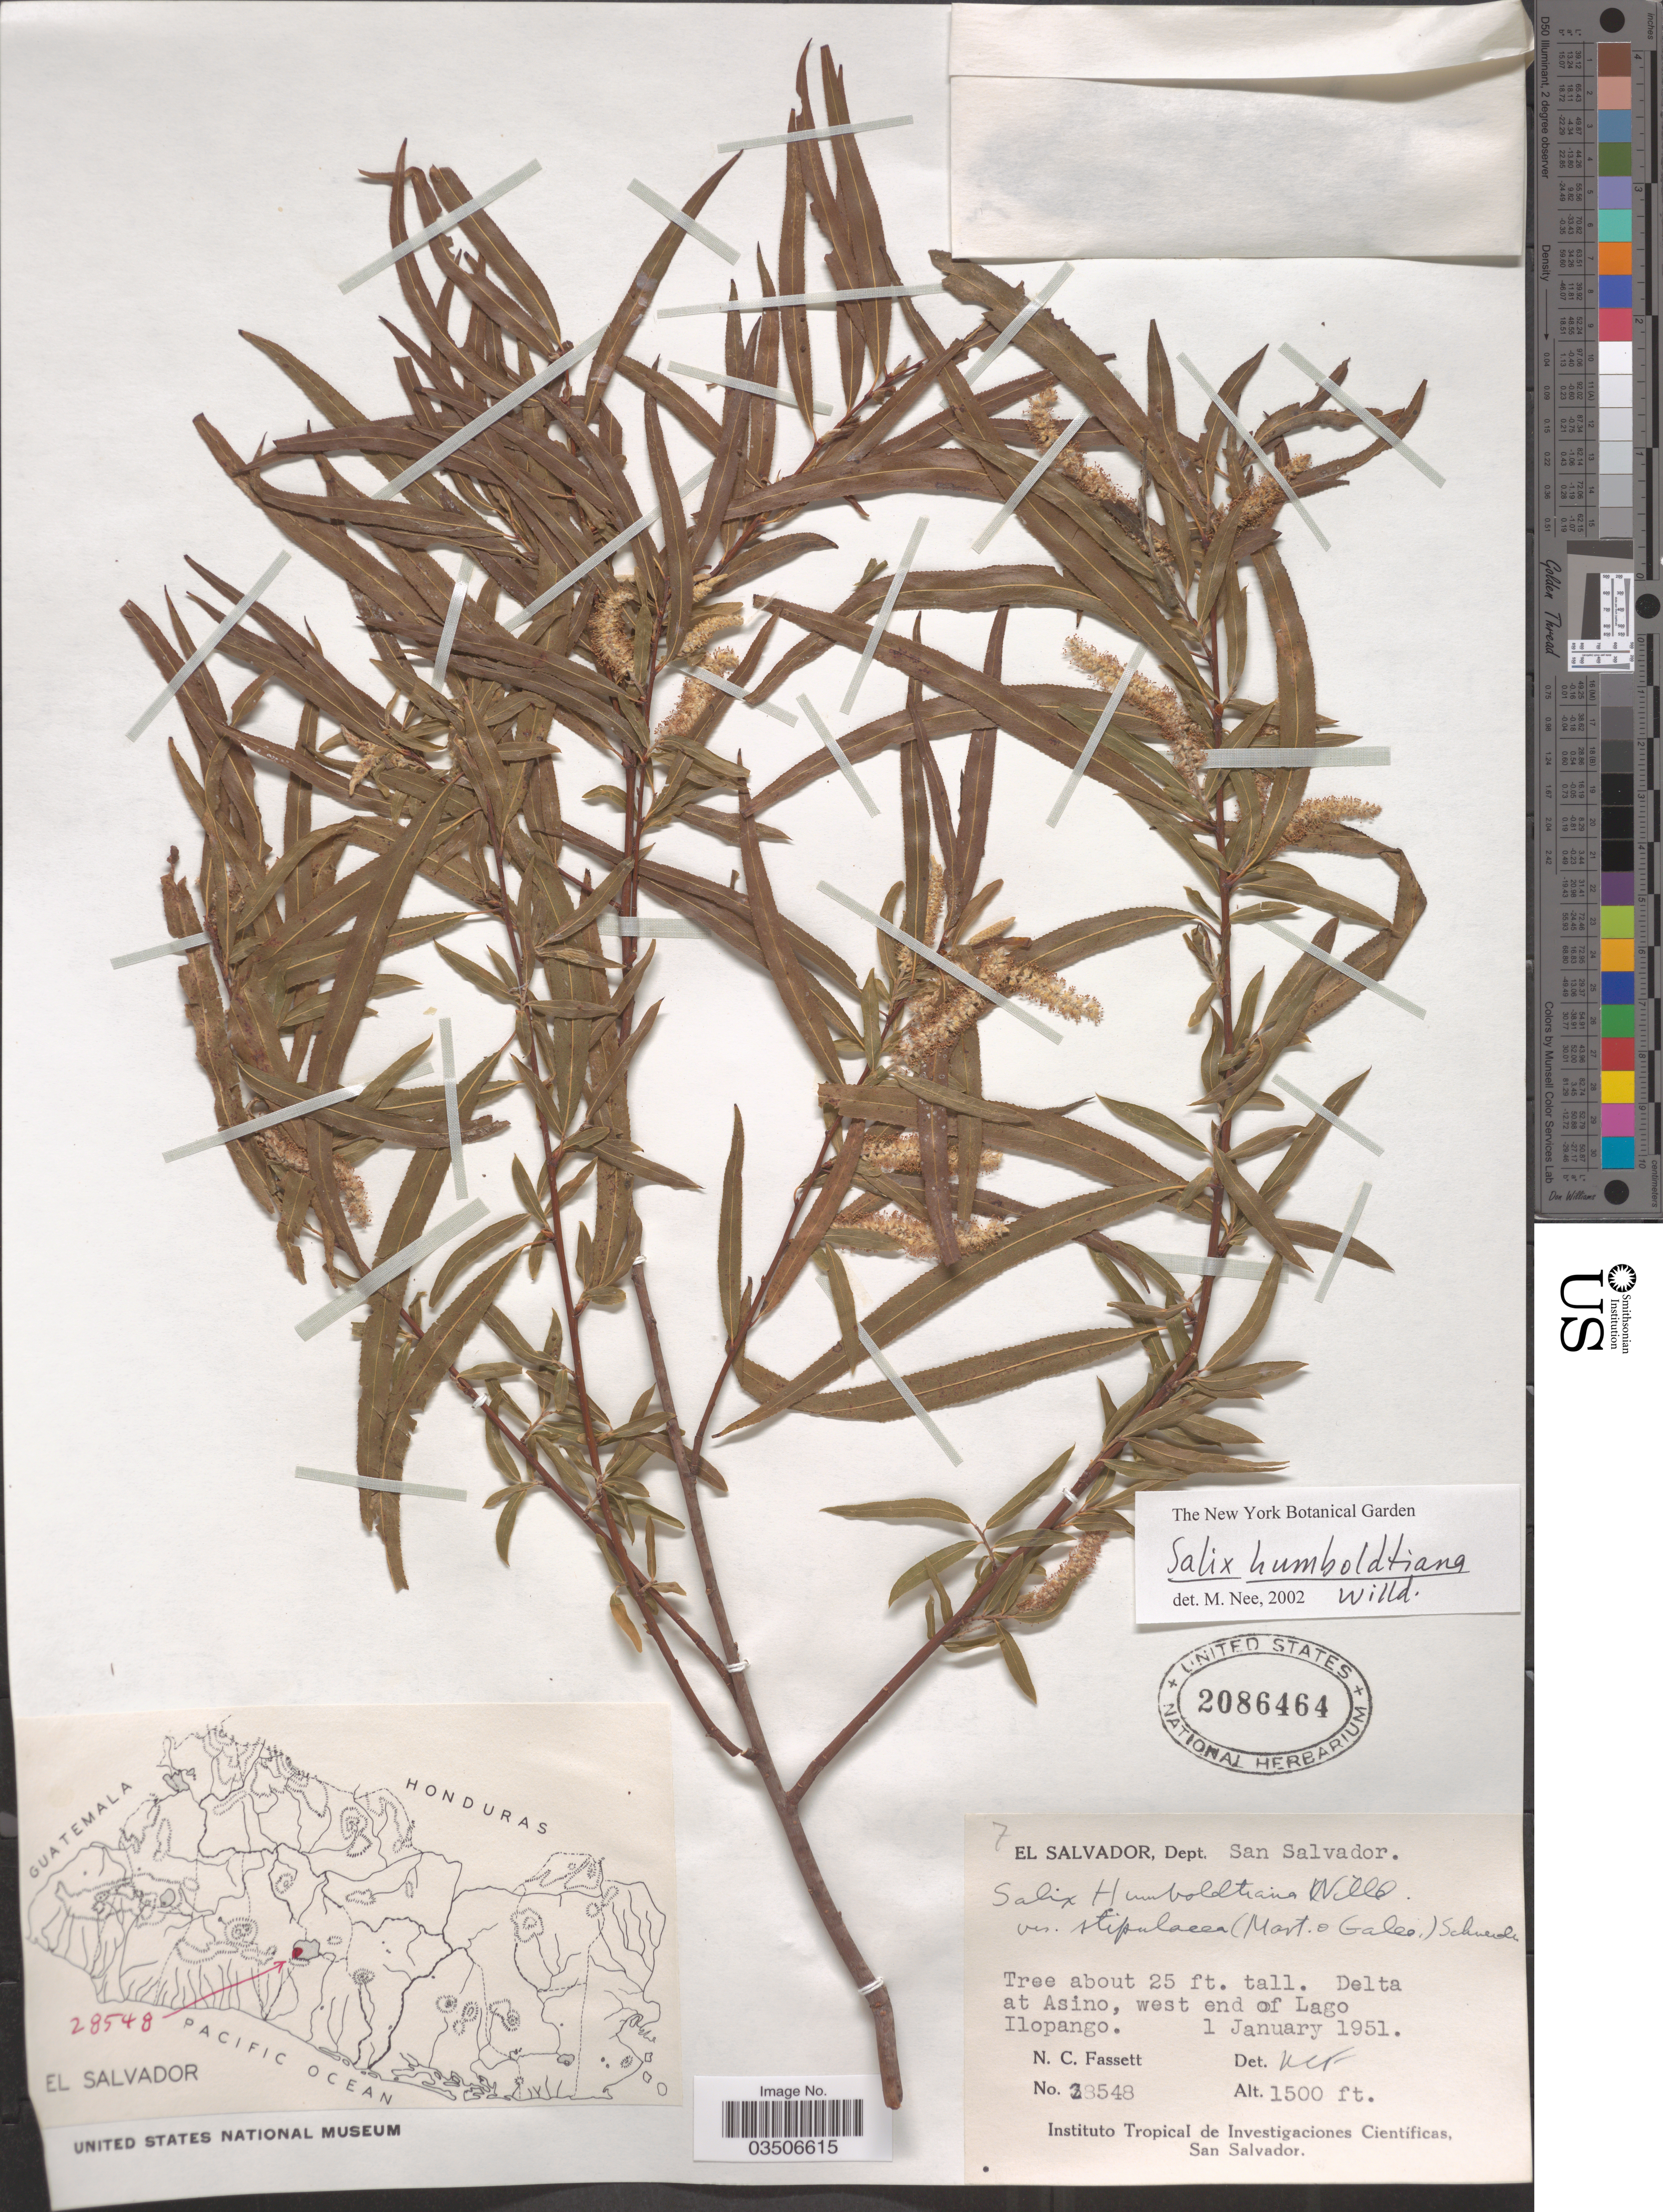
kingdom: Plantae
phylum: Tracheophyta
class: Magnoliopsida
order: Malpighiales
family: Salicaceae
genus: Salix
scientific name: Salix humboldtiana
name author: Willd.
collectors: N. C. Fassett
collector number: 28548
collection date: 1951-01-01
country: El Salvador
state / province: San Salvador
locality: Dept. San Salvador. Delta at Asino, west end of Lago Ilopango.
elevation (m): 457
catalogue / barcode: US 2086464